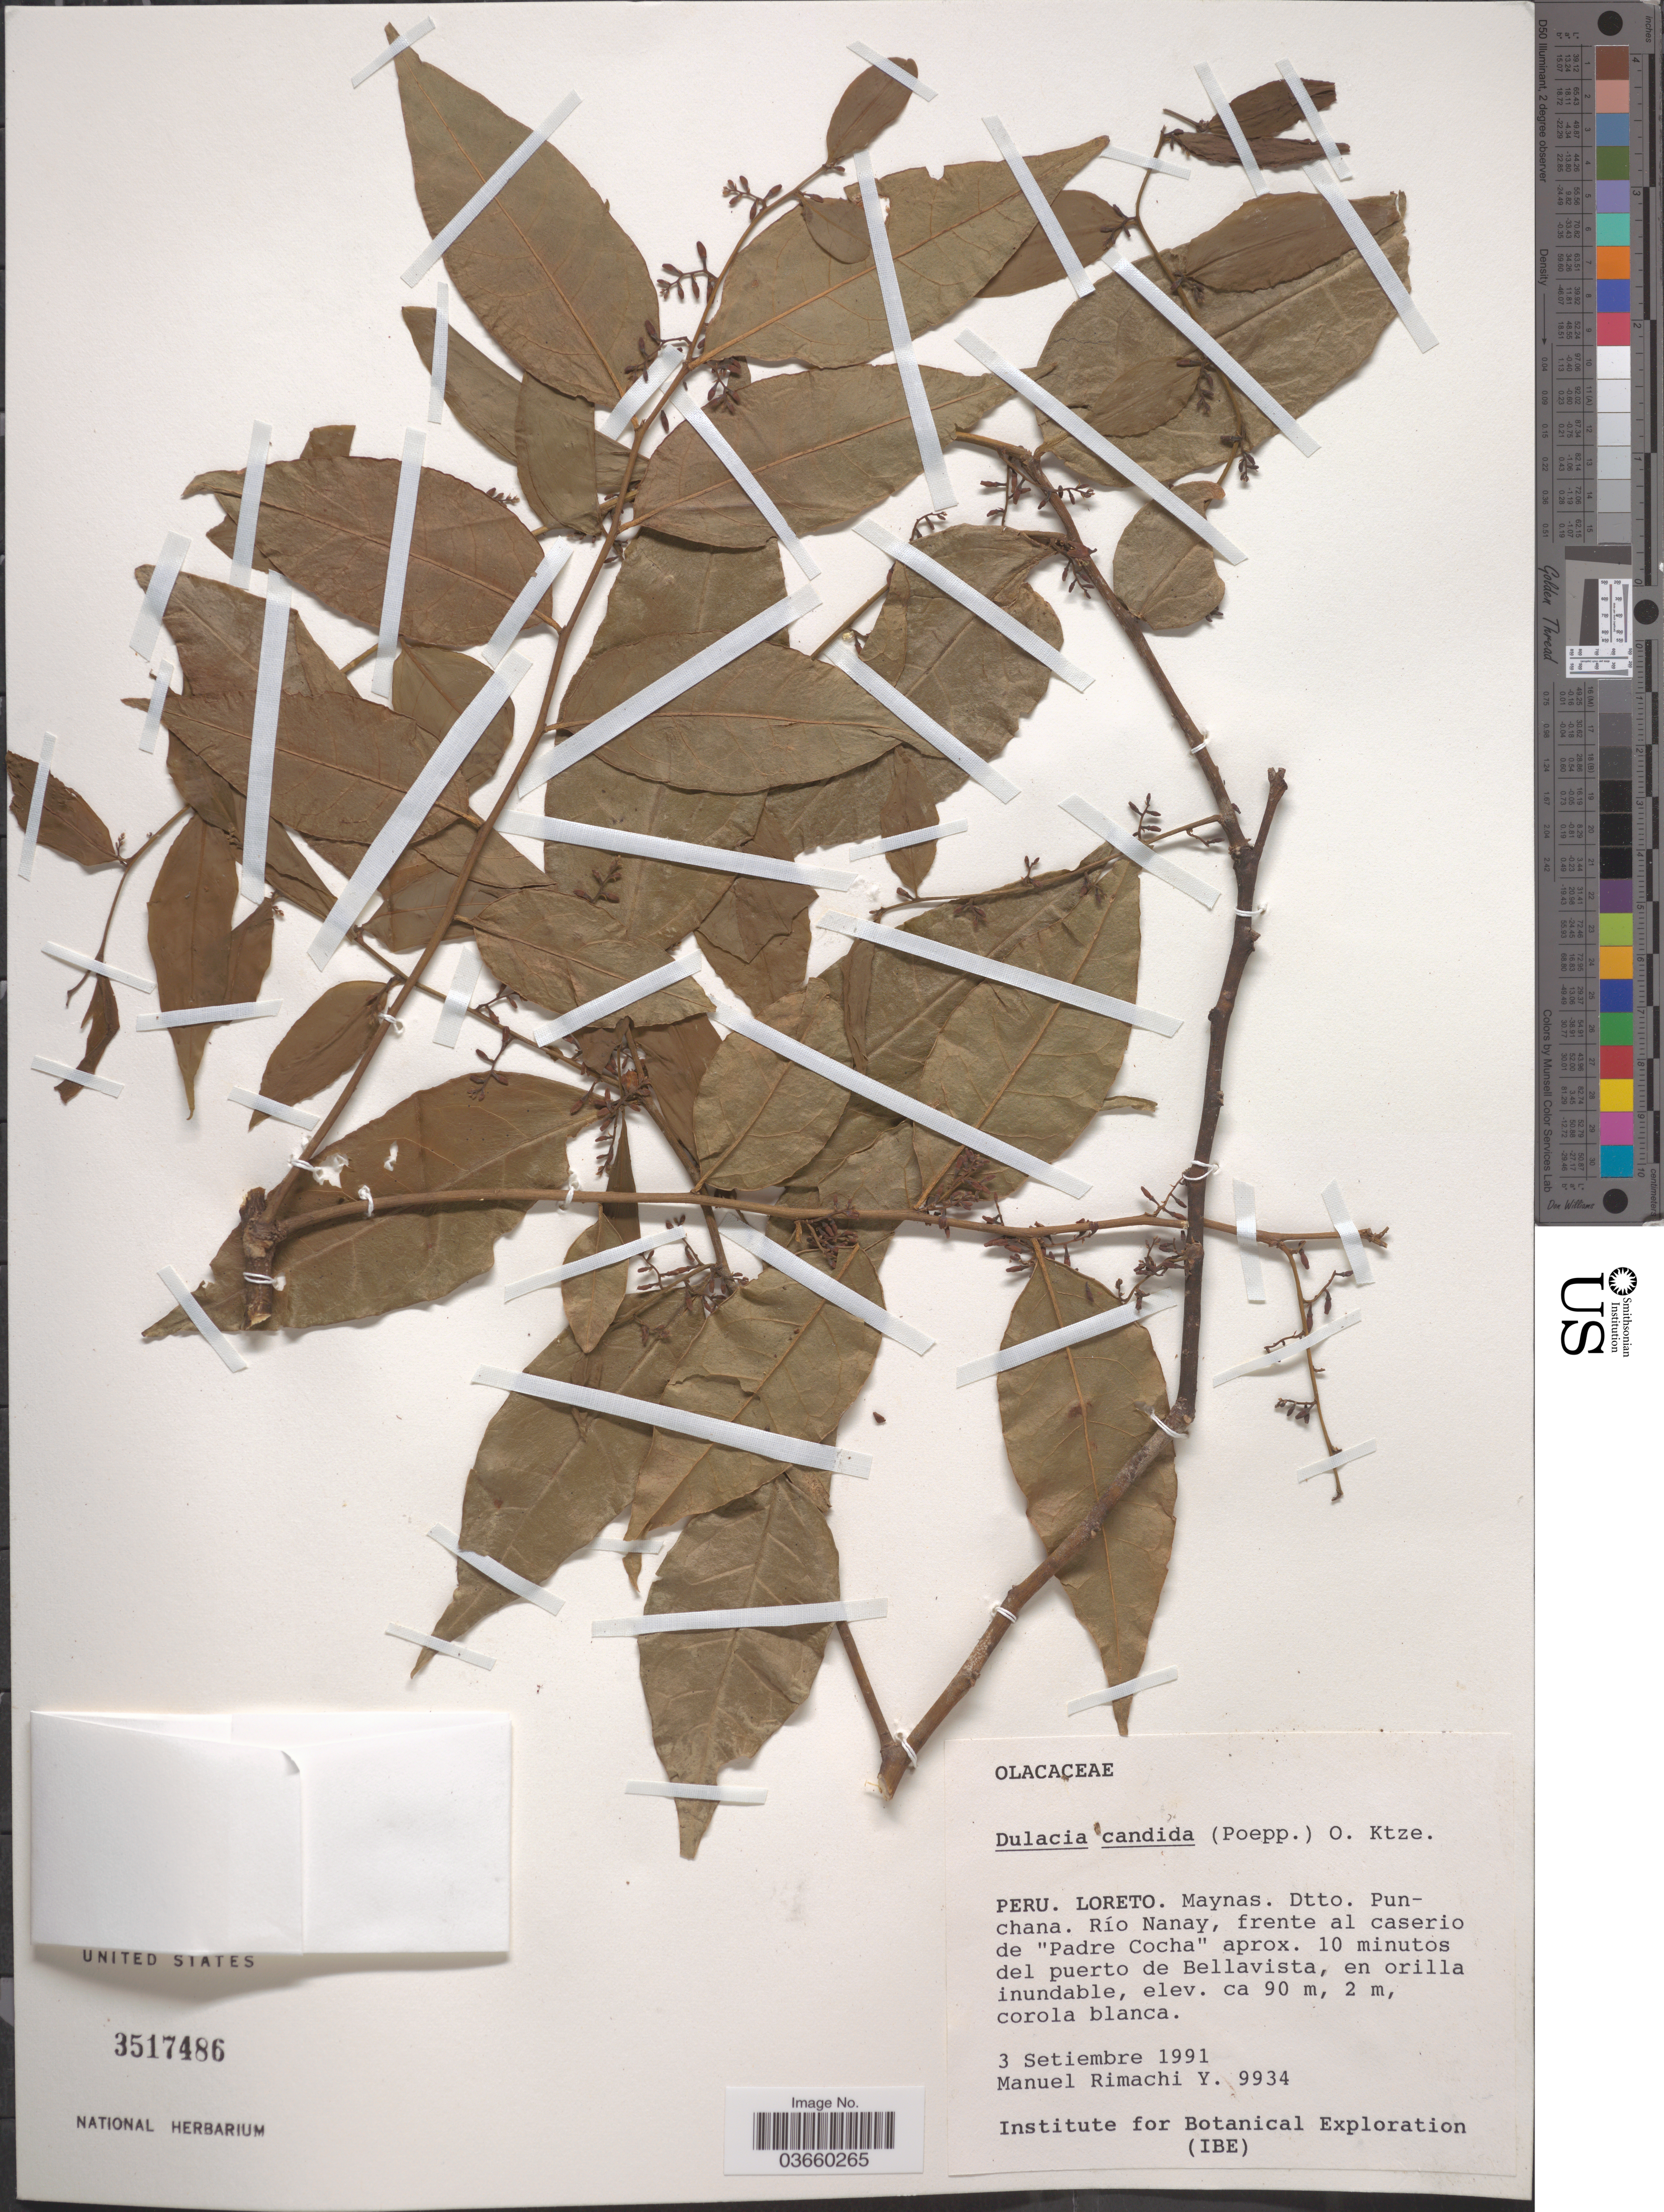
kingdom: Plantae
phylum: Tracheophyta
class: Magnoliopsida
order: Santalales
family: Olacaceae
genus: Dulacia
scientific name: Dulacia candida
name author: (Poepp.) Kuntze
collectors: M. Rimachi Y.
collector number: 9934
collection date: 1991-09-03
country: Peru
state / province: Loreto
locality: Maynas. Dtto. Punchana. Río Nanay, frente al caserio de "Padre Cocha" aprox. 10 minutos del puerto de Bellavista, en orilla inundable.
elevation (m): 90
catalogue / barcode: US 3517486